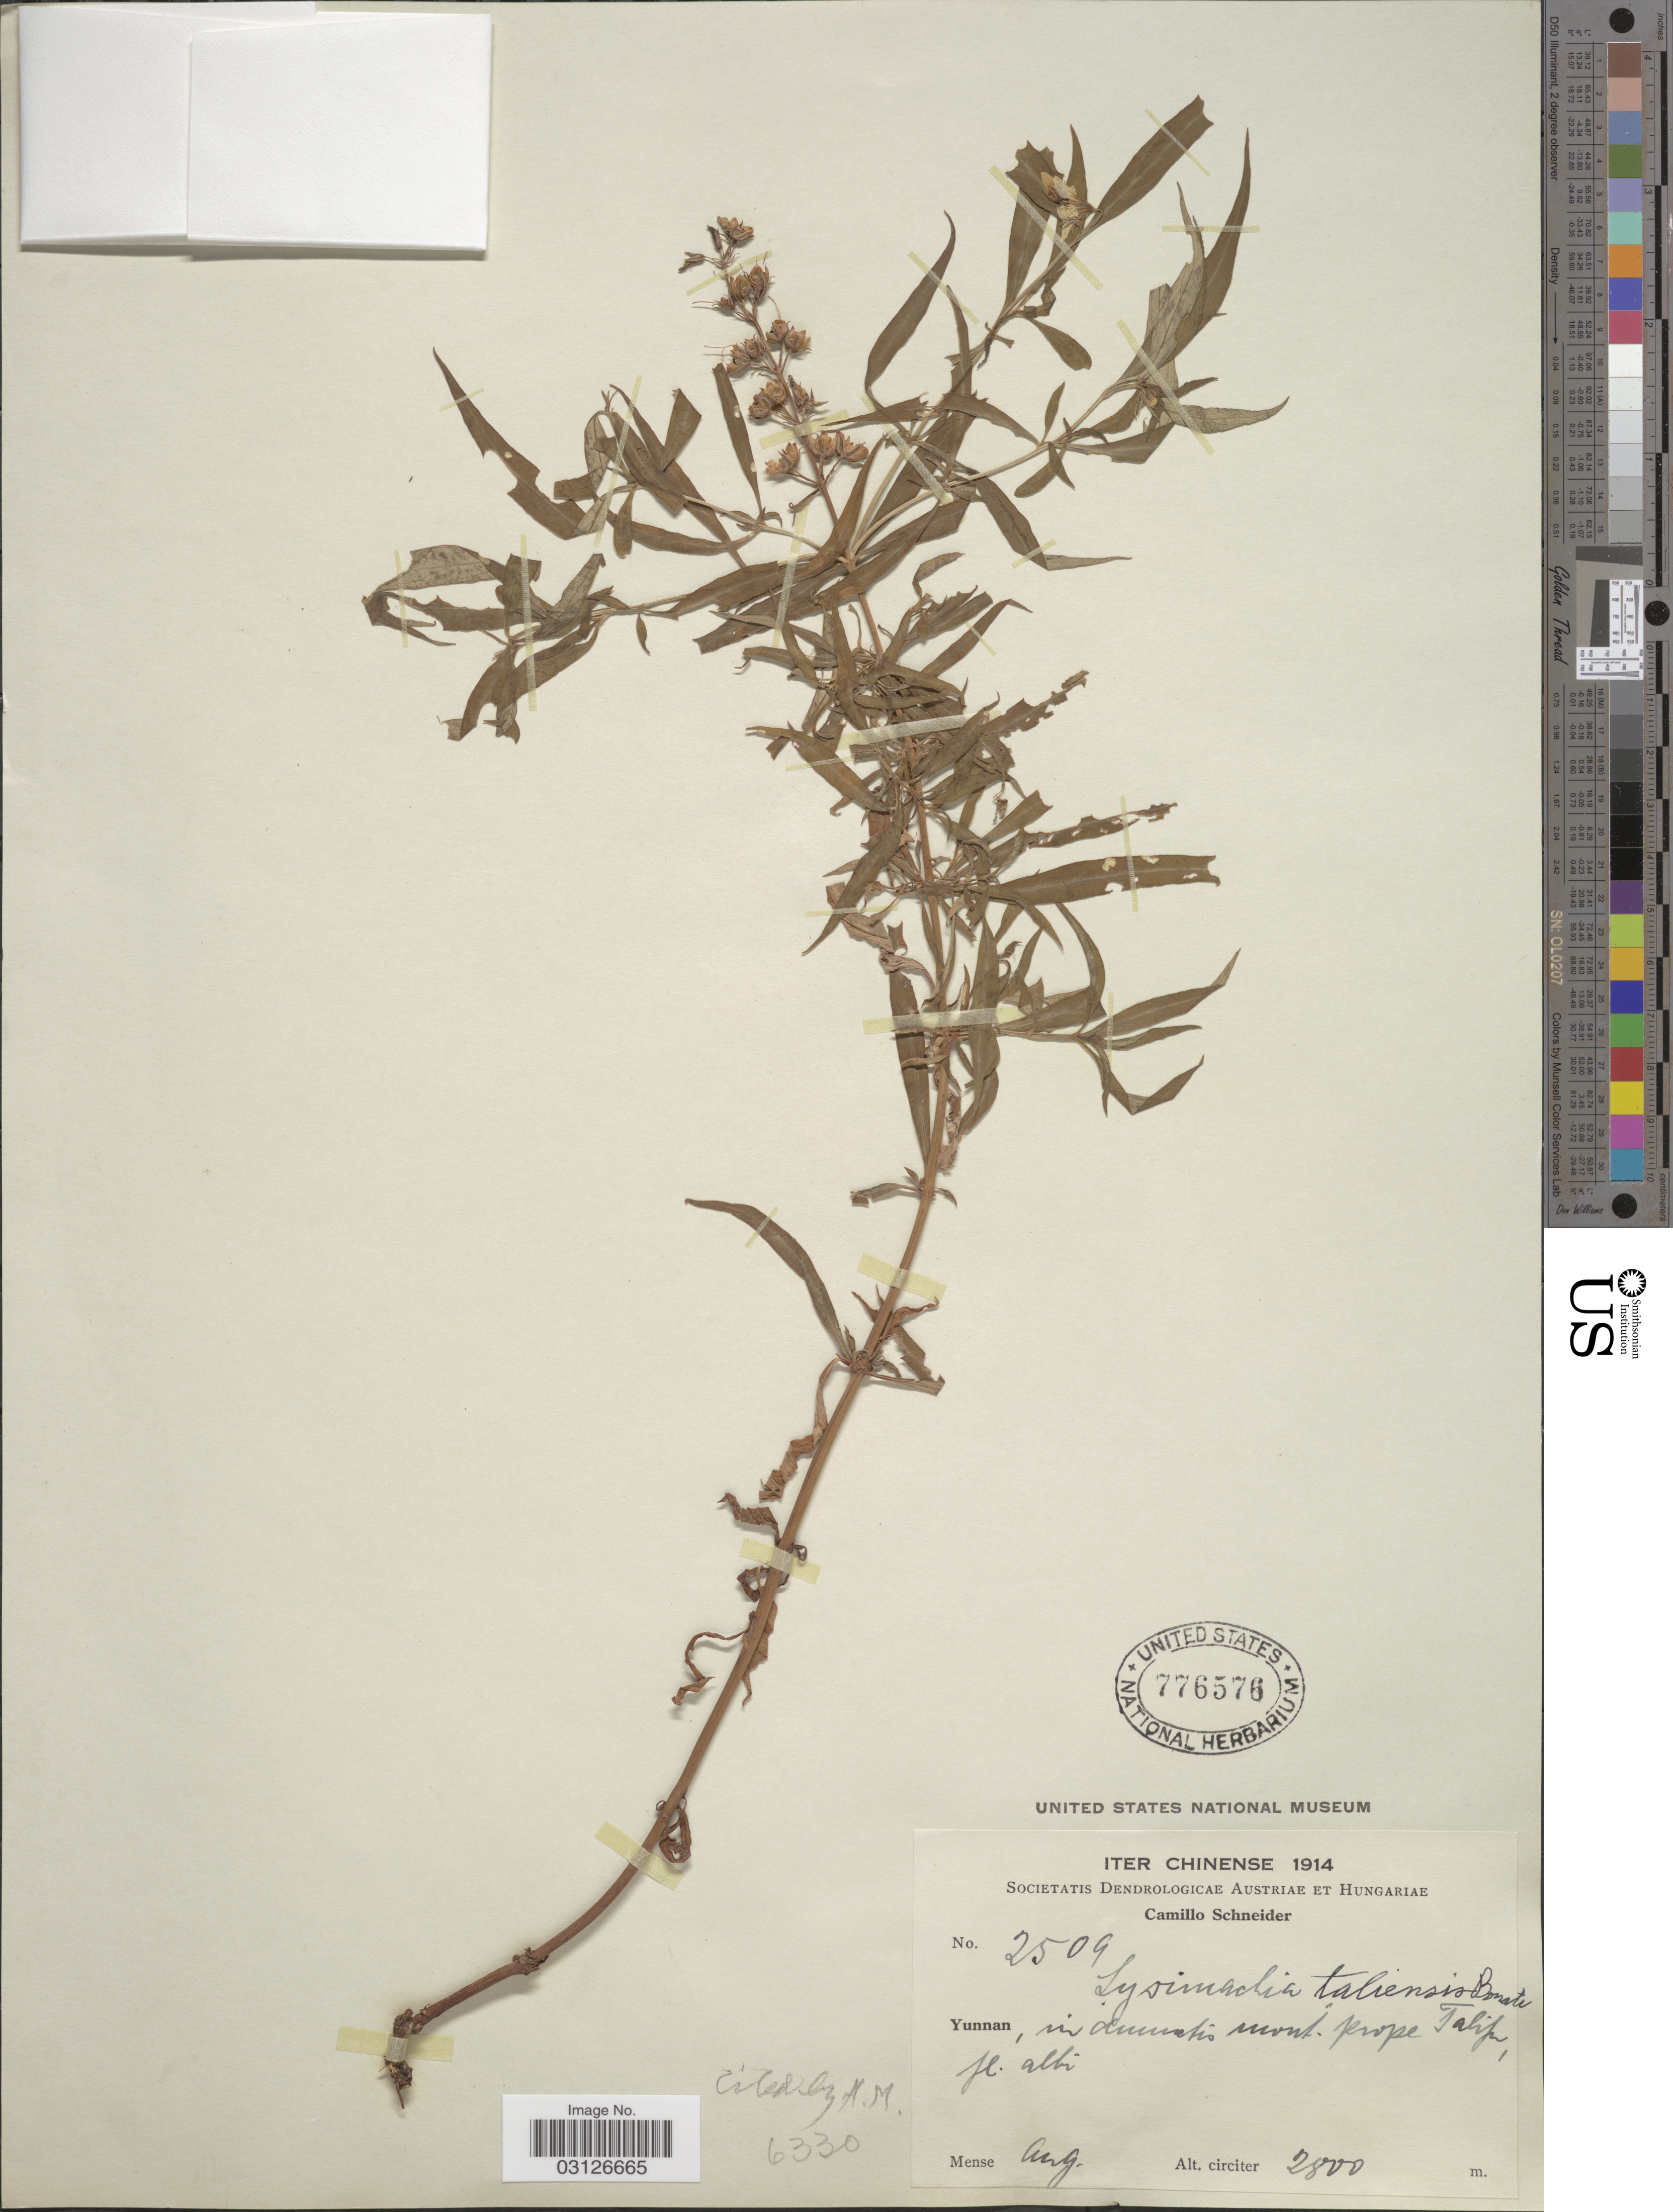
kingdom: Plantae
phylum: Tracheophyta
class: Magnoliopsida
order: Ericales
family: Primulaceae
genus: Lysimachia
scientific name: Lysimachia taliensis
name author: Bonati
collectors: C. K. Schneider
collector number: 2509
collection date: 1914-08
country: China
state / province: Yunnan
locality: In dumetis mont. prope Talipo.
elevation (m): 2800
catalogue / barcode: US 776576